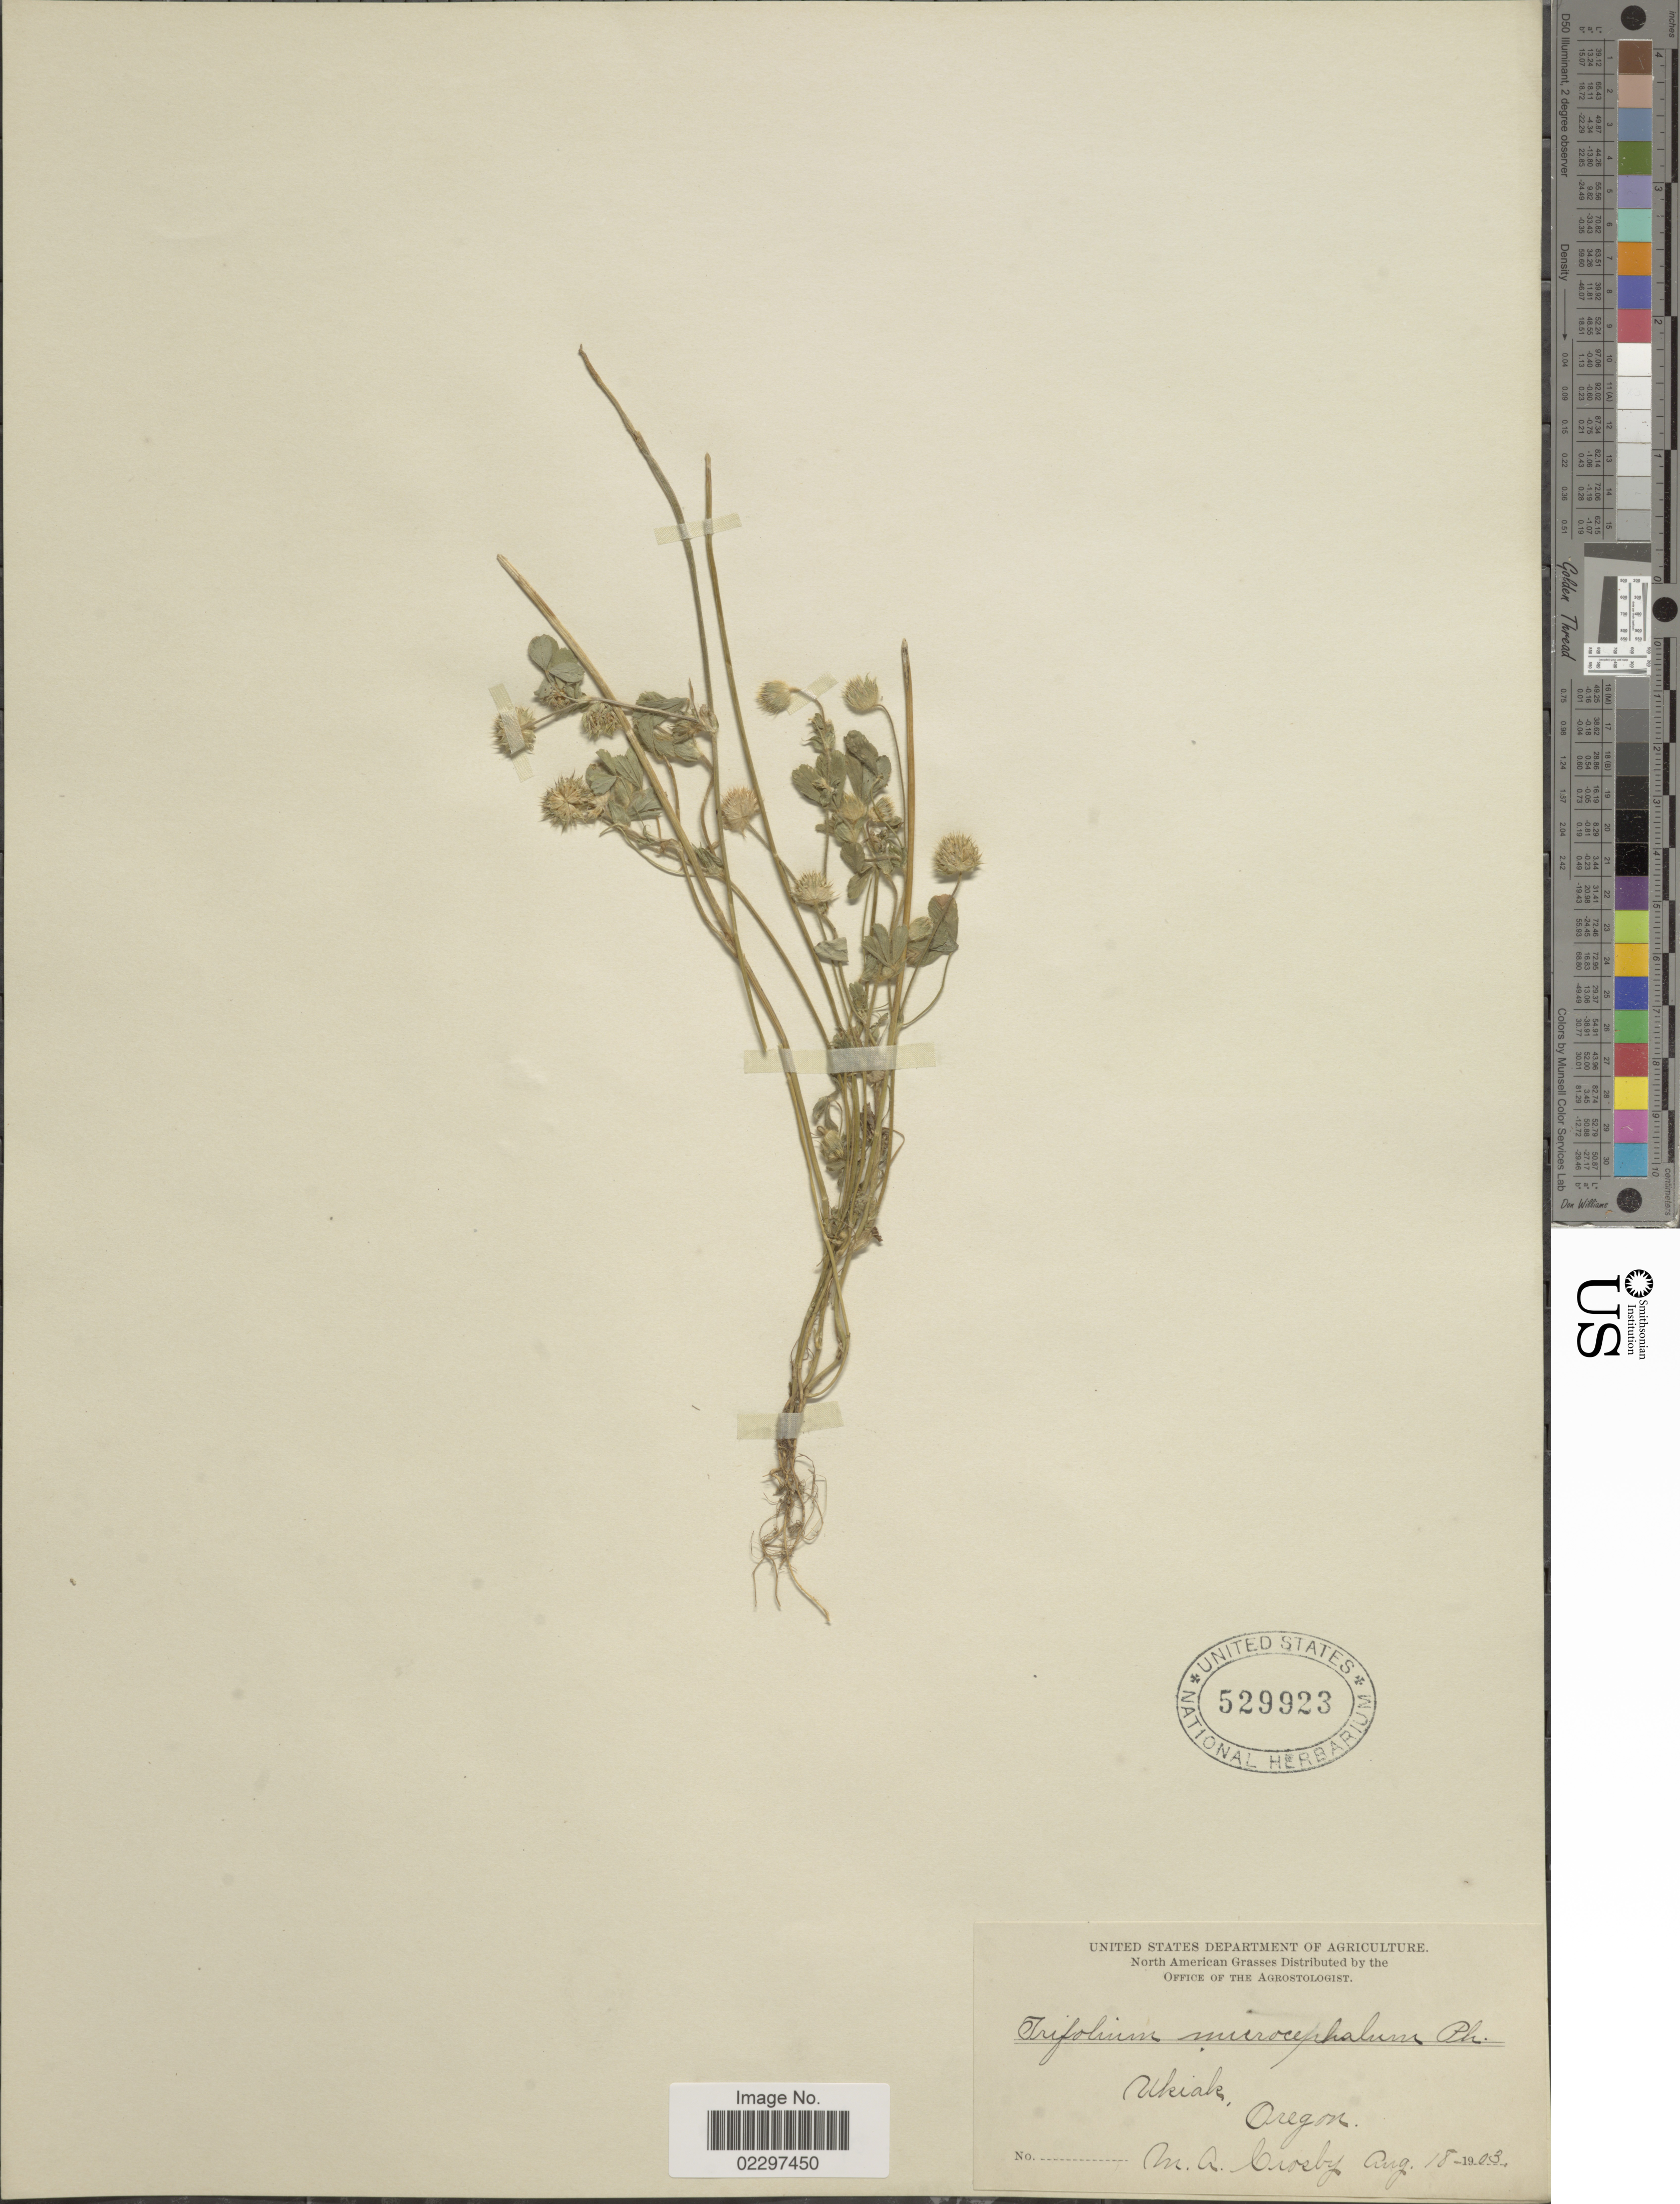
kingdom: Plantae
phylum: Tracheophyta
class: Magnoliopsida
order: Fabales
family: Fabaceae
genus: Trifolium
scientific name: Trifolium microcephalum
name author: Pursh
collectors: M. Crosby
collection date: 1903-08-18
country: United States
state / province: Oregon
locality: Ukiak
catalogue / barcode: US 529923